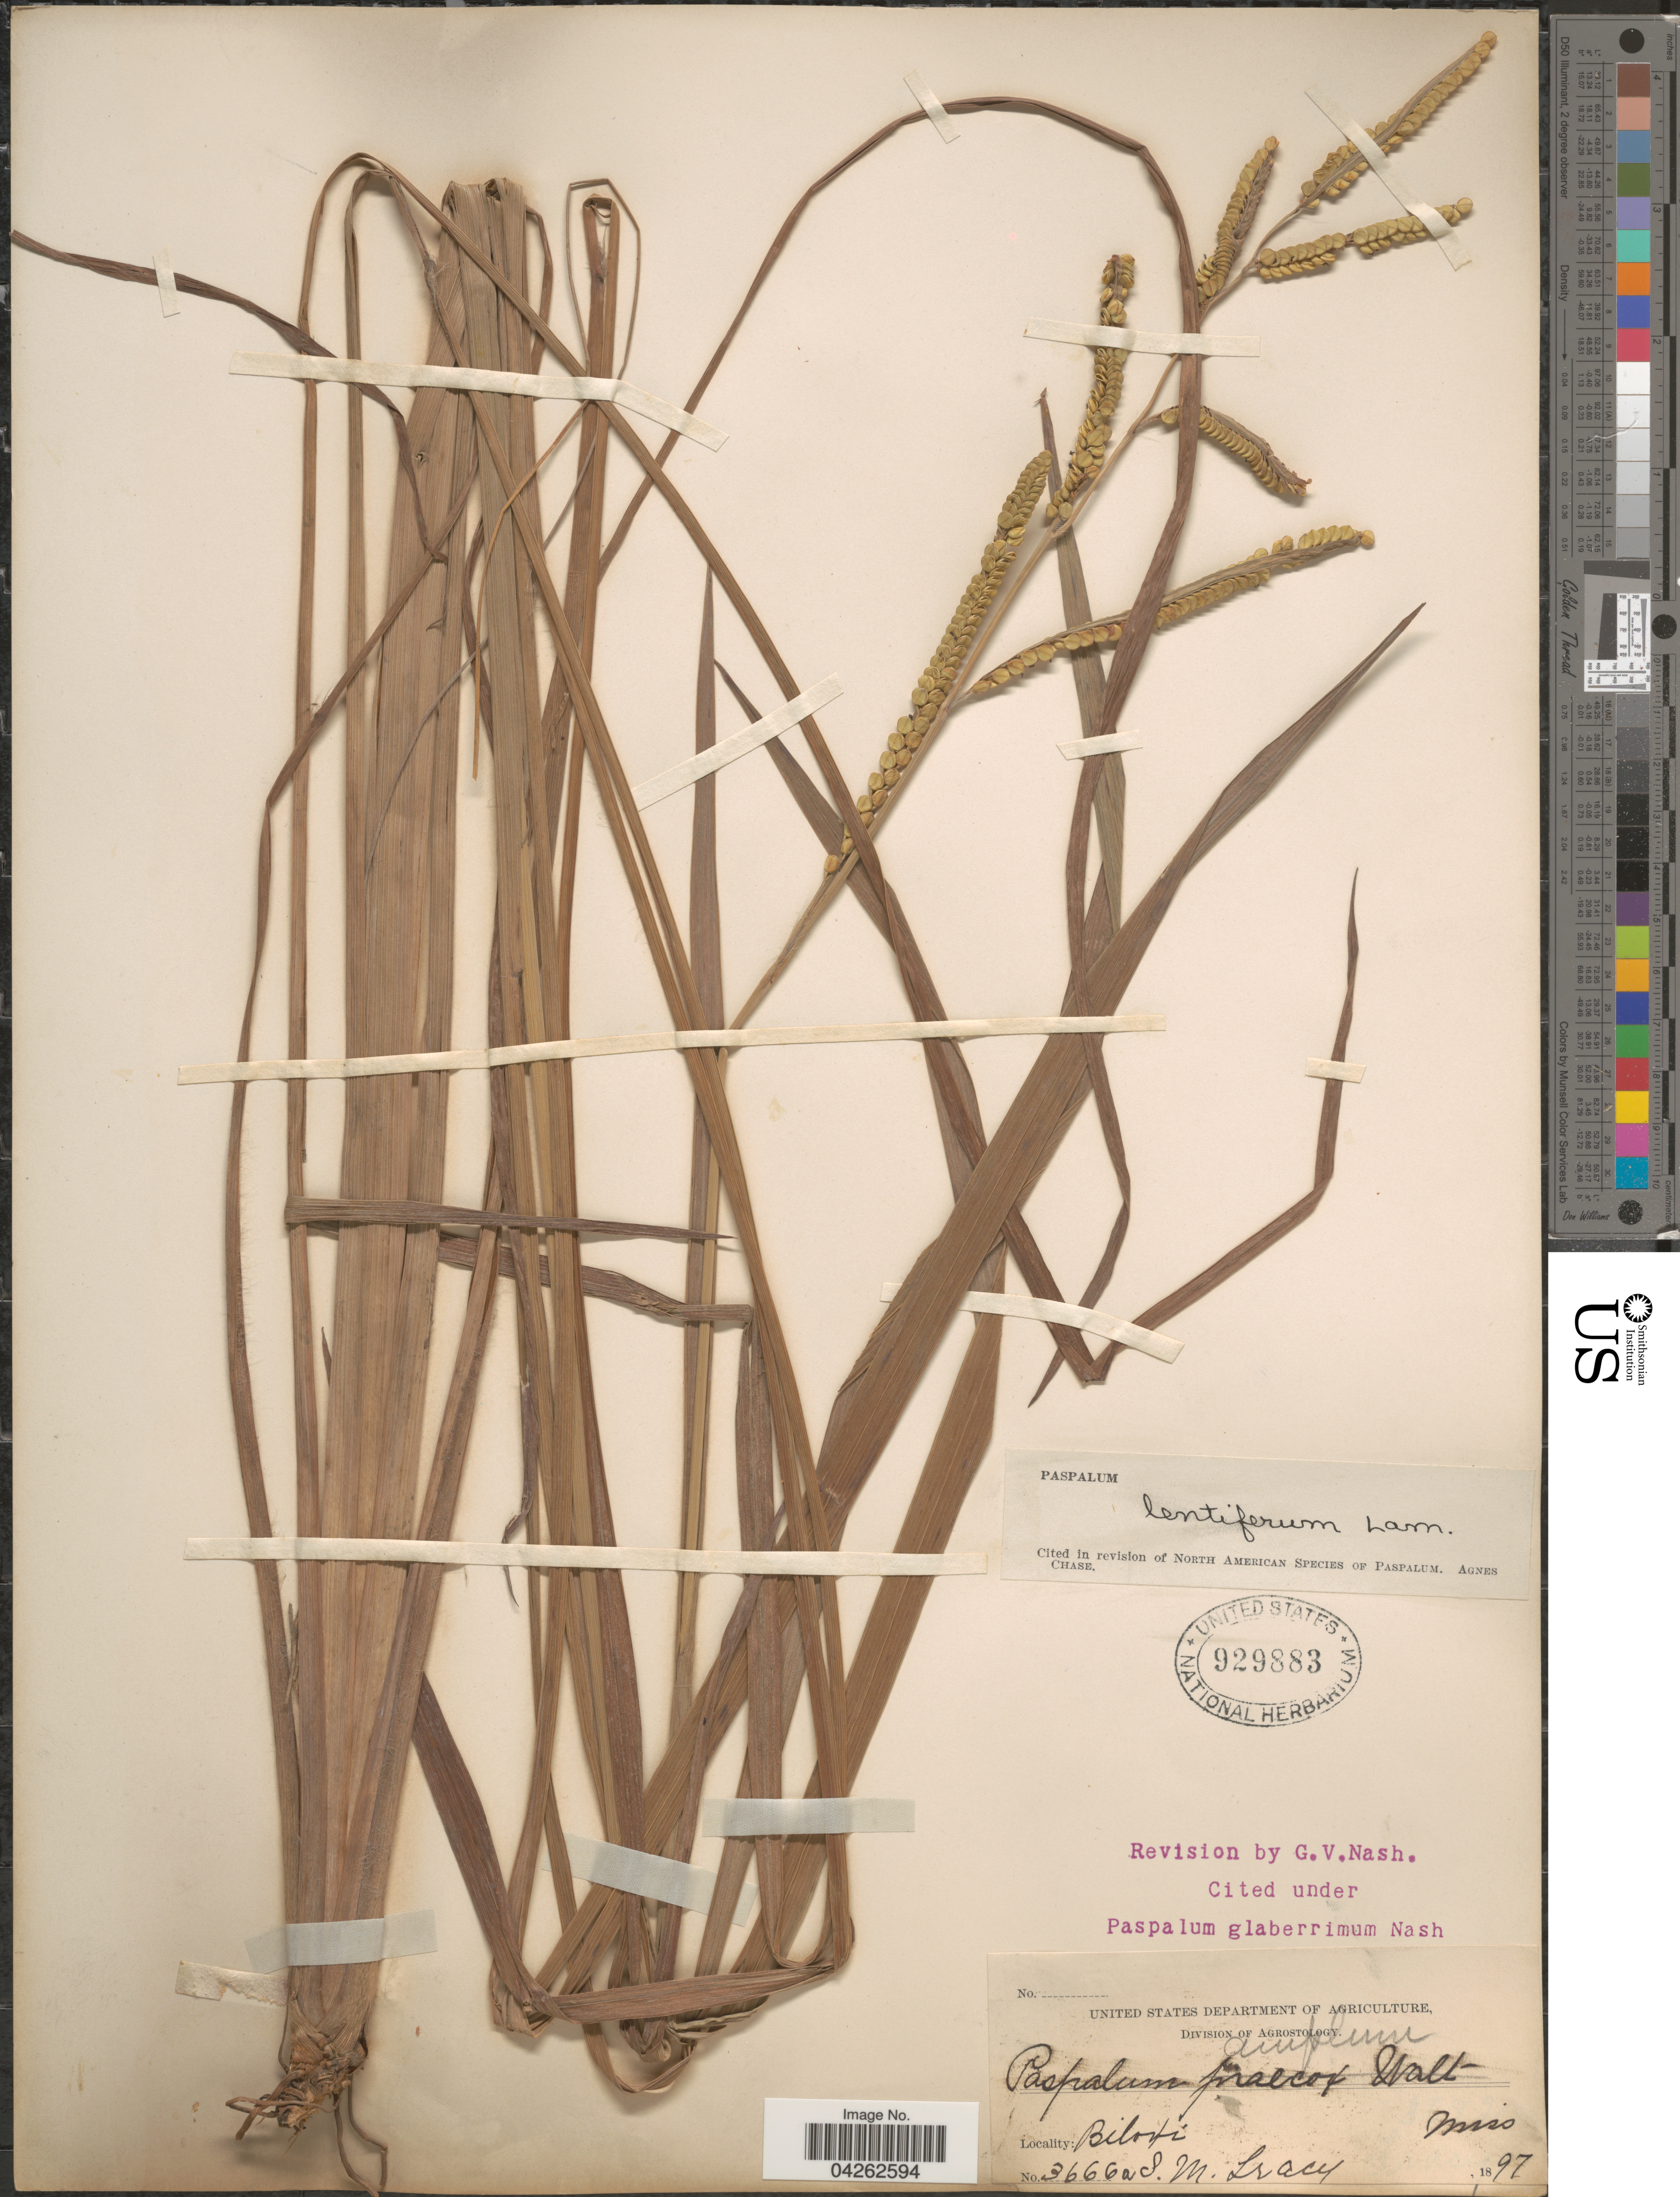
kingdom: Plantae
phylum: Tracheophyta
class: Liliopsida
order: Poales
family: Poaceae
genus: Paspalum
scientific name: Paspalum lentiferum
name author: Lam.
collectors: S. M. Tracy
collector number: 3666a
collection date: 1897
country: United States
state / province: Mississippi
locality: Biloxi.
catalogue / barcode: US 929883